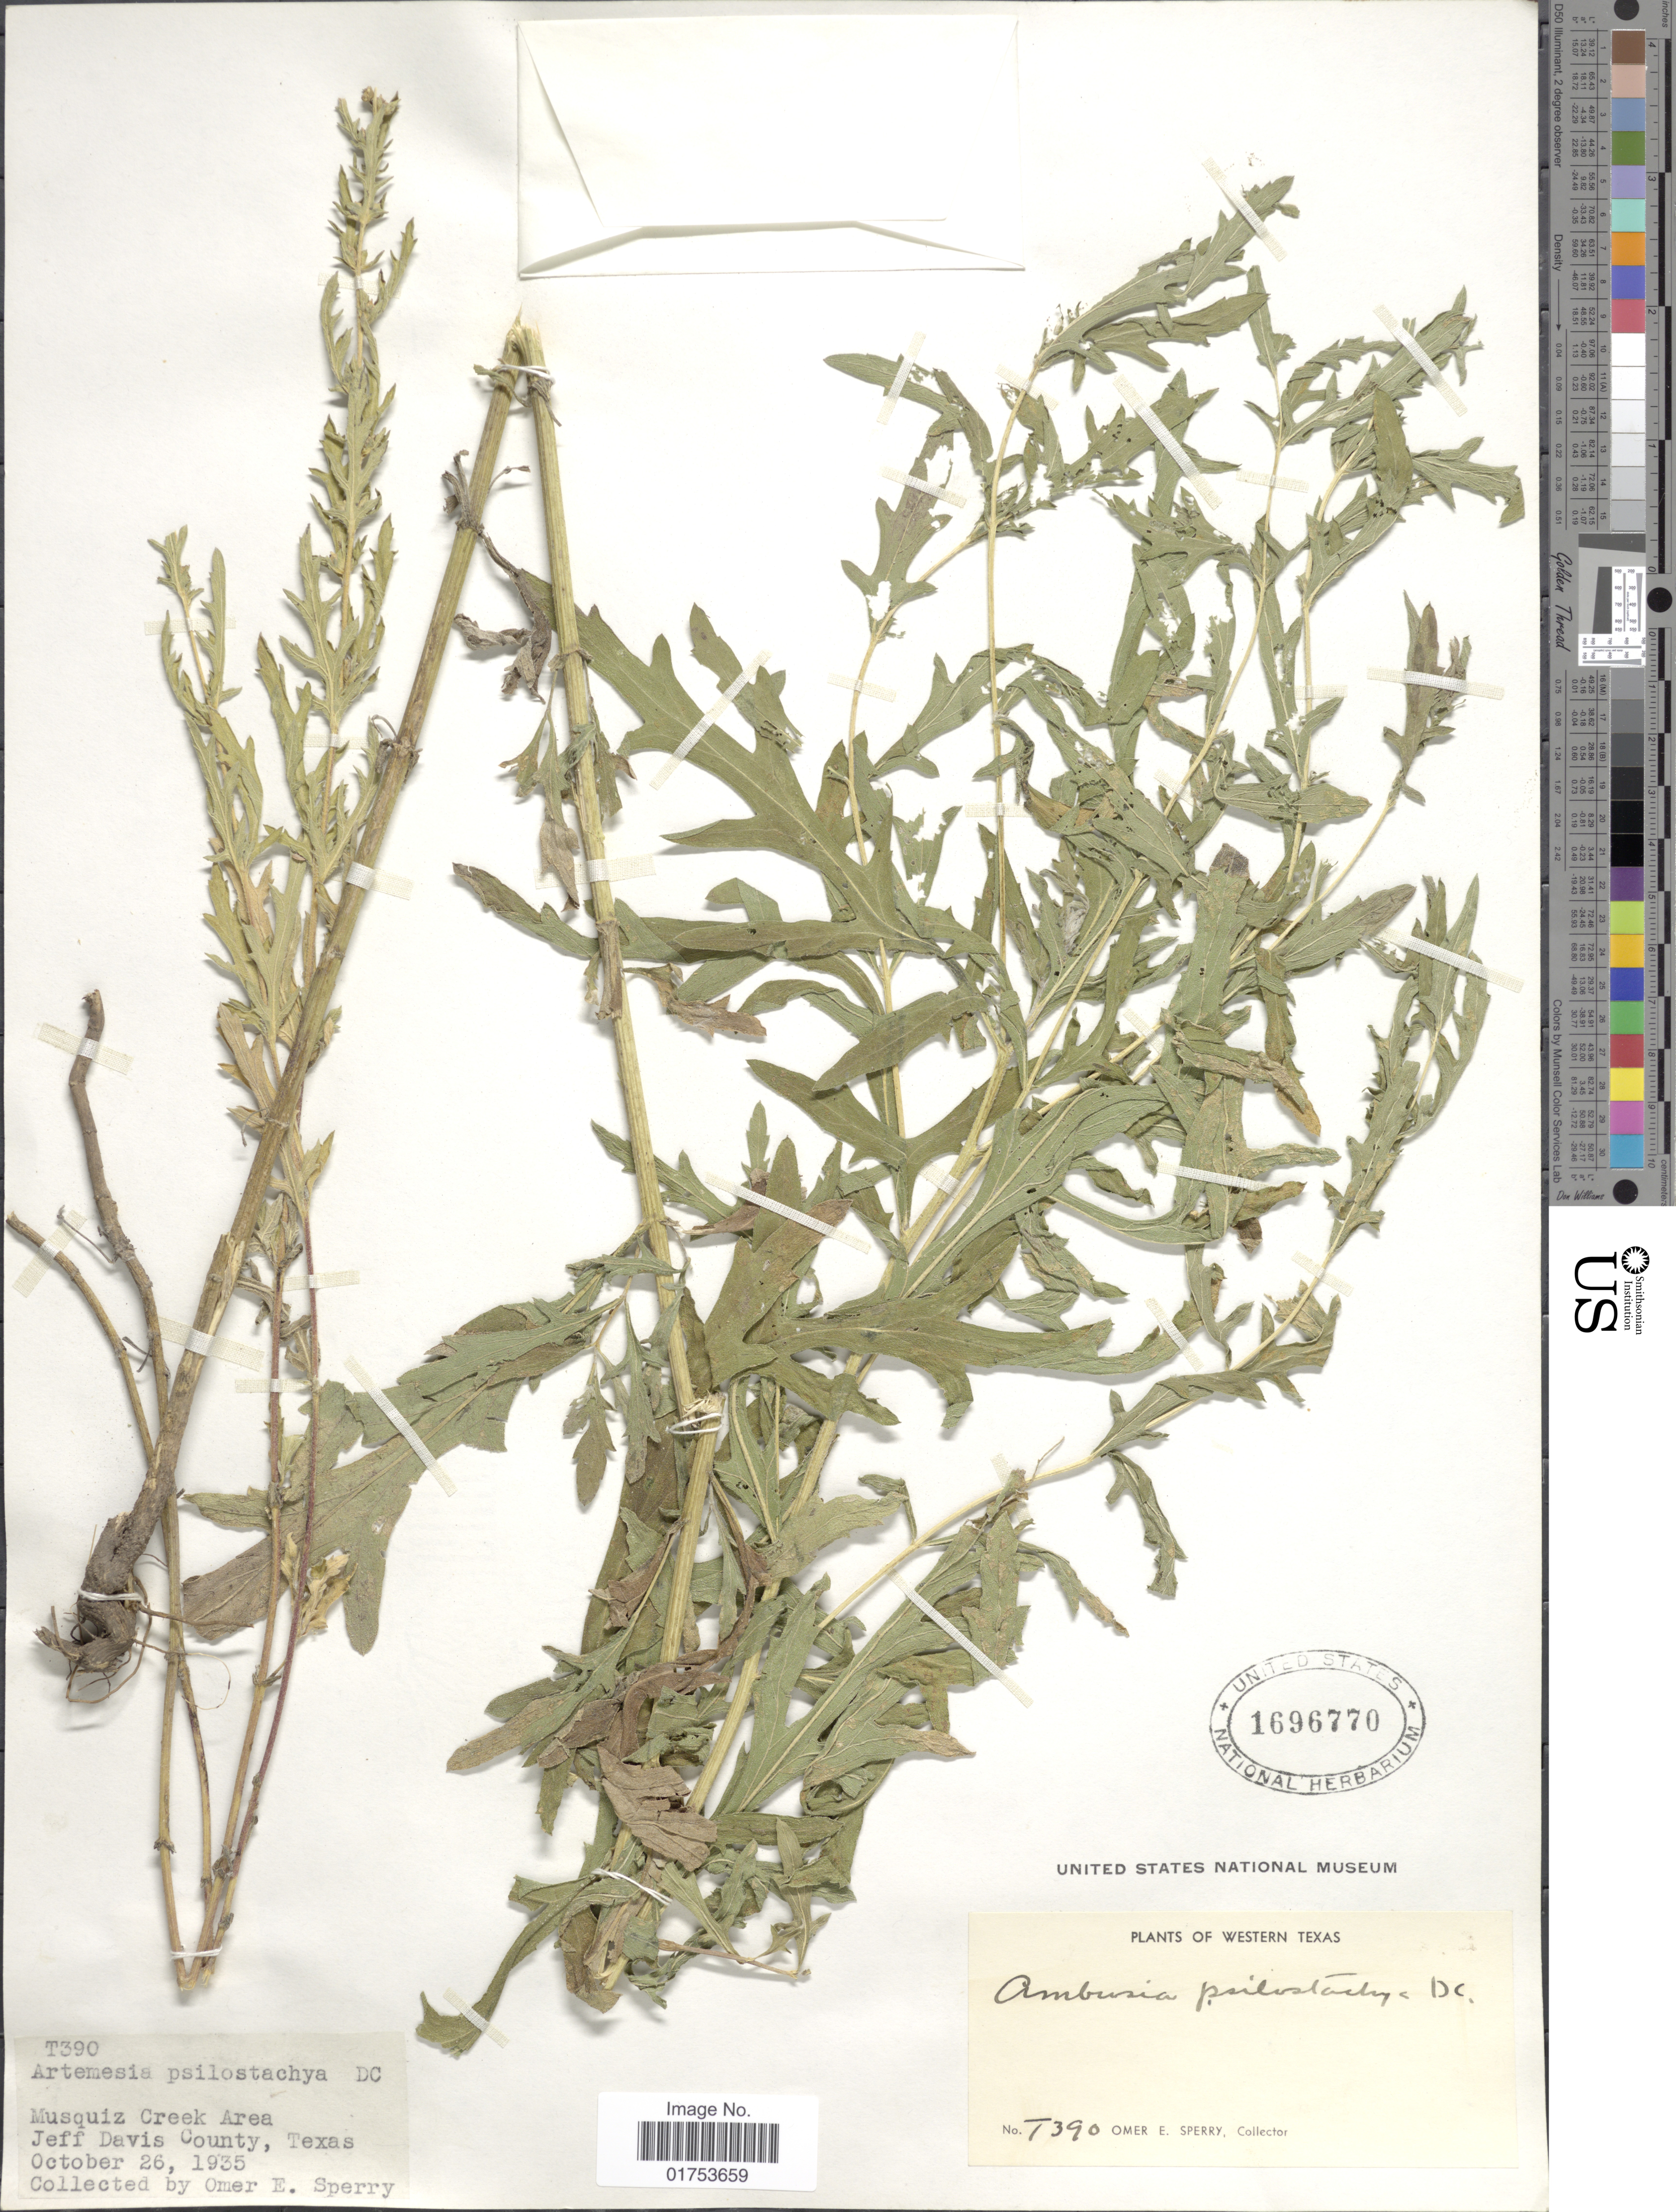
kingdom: Plantae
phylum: Tracheophyta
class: Magnoliopsida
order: Asterales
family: Asteraceae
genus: Ambrosia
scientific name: Ambrosia psilostachya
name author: DC.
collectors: O. E. Sperry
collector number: T390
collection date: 1935-10-26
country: United States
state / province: Texas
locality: Western Texas, Musquiz Creek Area, Jeff Davis County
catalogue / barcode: US 1696770